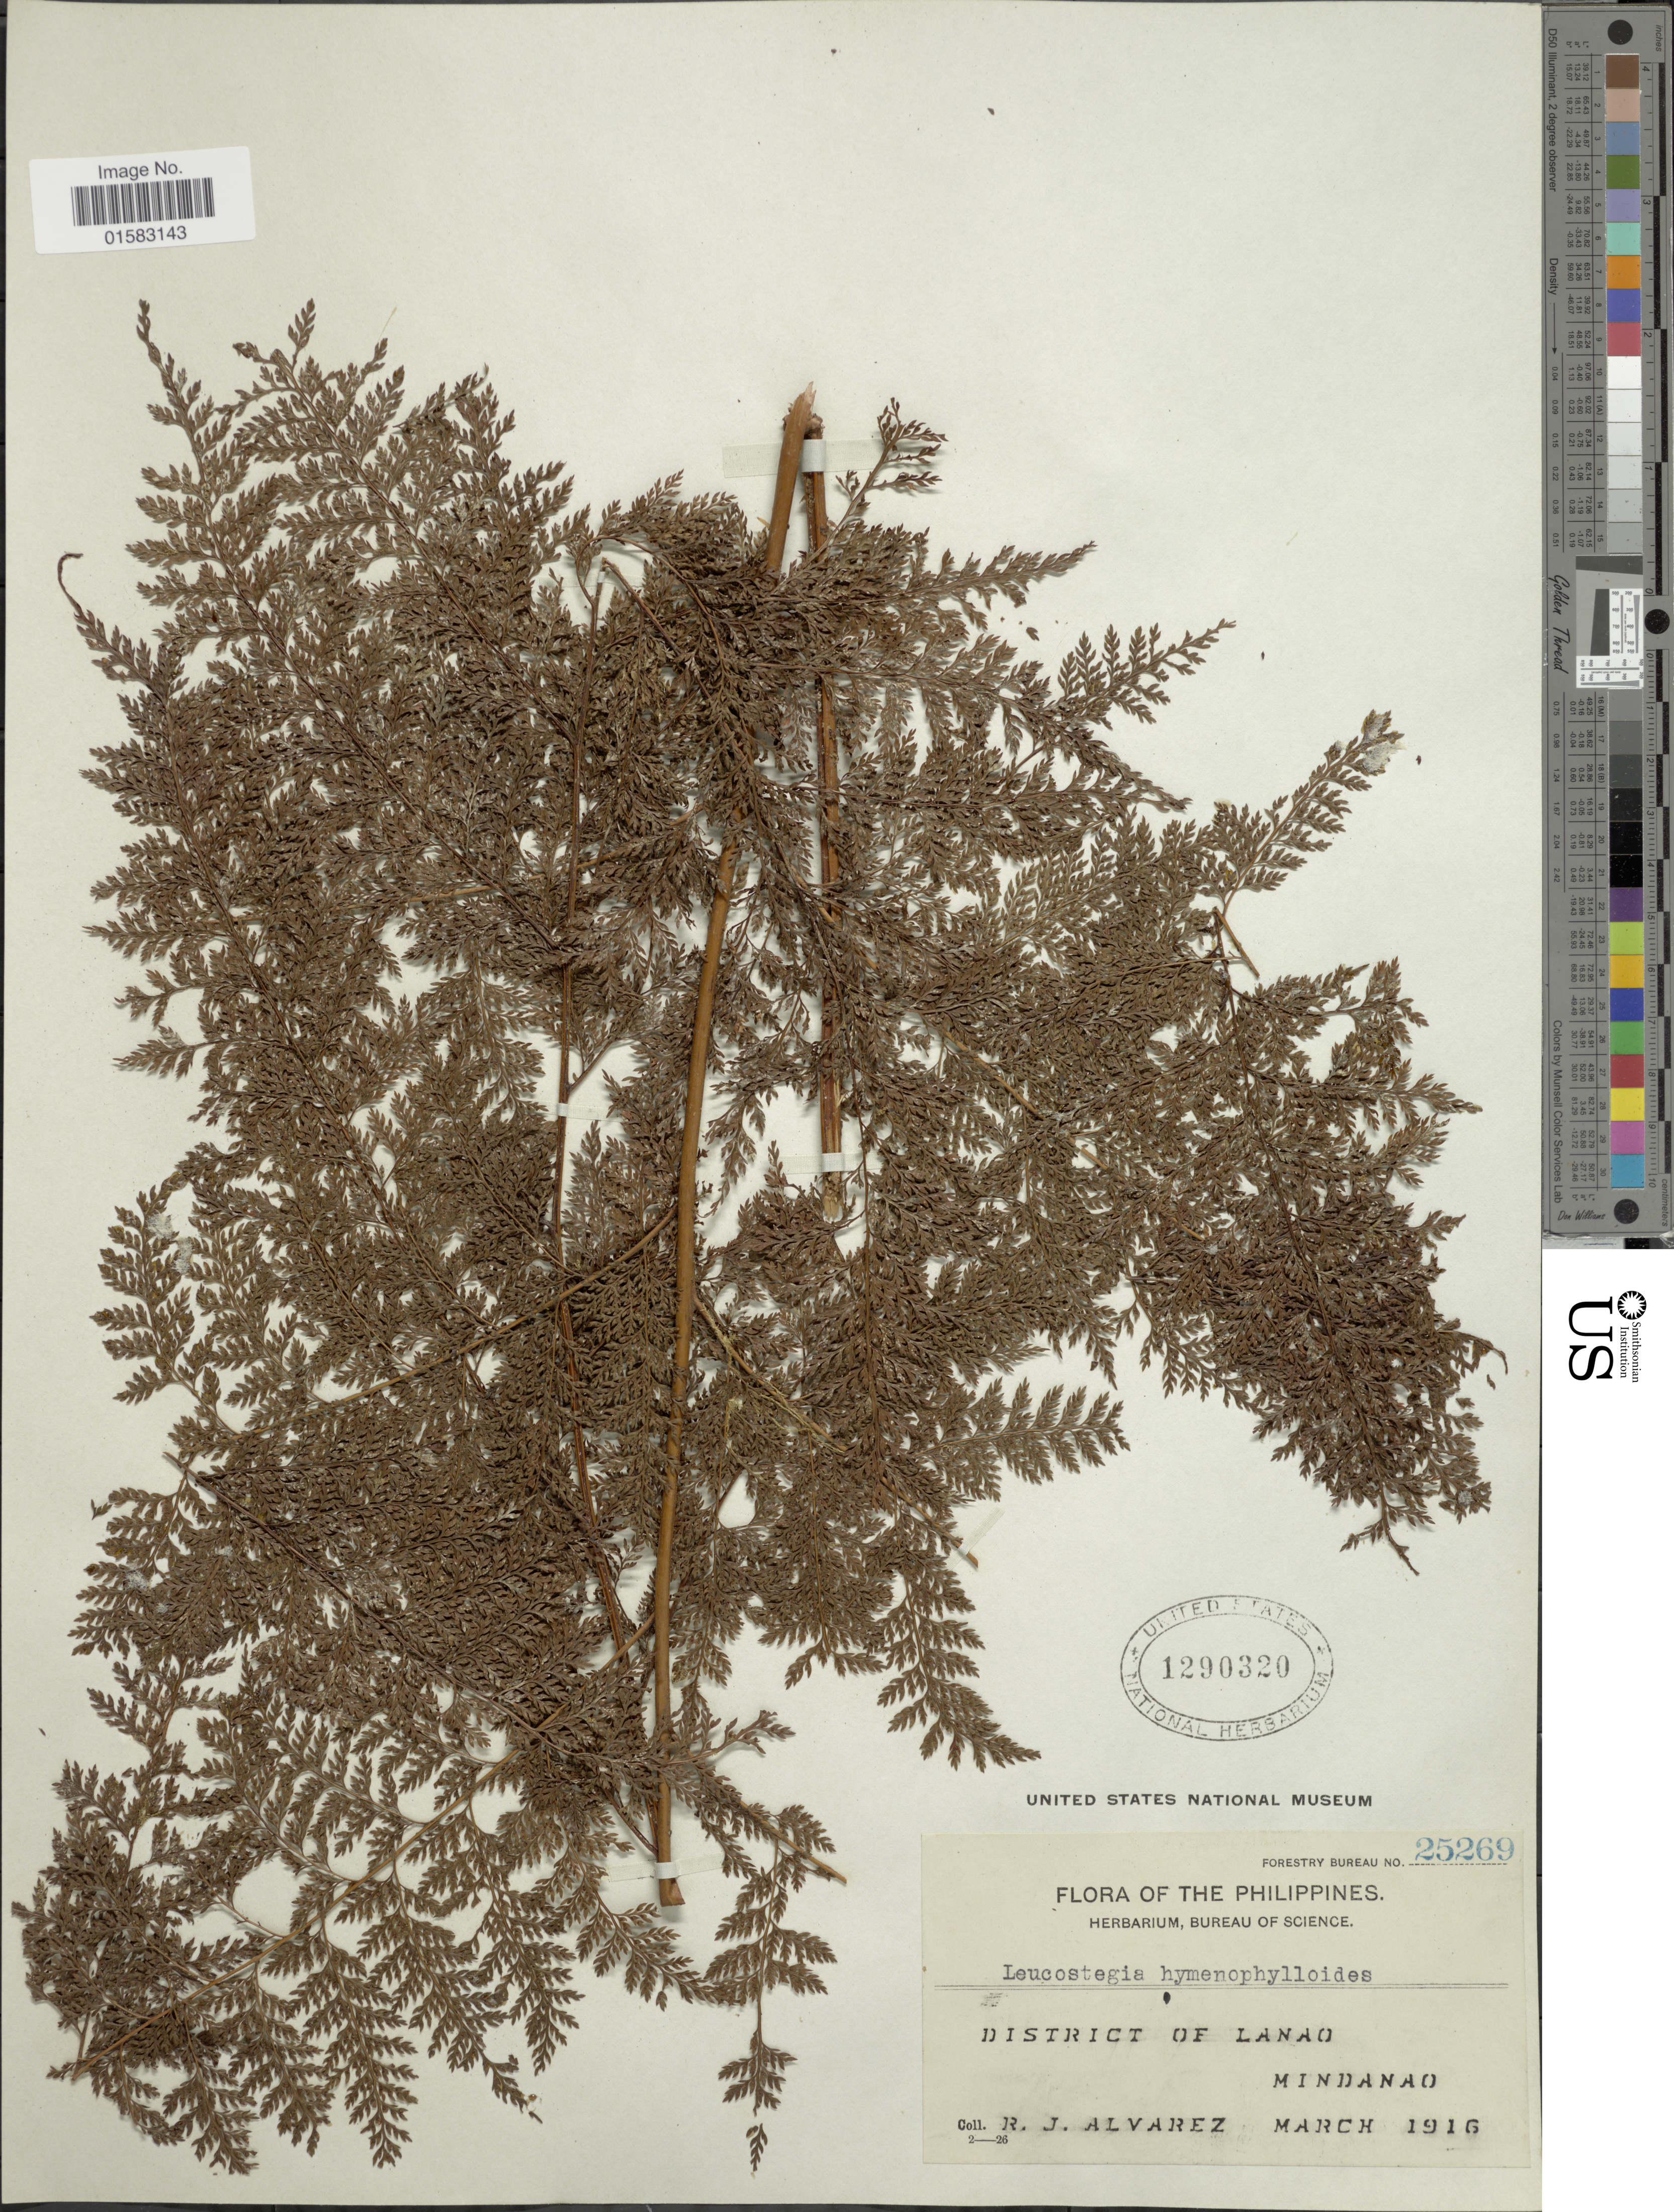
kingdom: Plantae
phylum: Tracheophyta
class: Polypodiopsida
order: Polypodiales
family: Davalliaceae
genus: Davallia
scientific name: Davallia hymenophylloides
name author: (Bedd.) Kuhn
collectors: R. Alvarez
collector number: Foresrty Bureau 25269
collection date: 1916-03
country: Philippines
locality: District of Lanao, Mindanao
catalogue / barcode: US 1290320